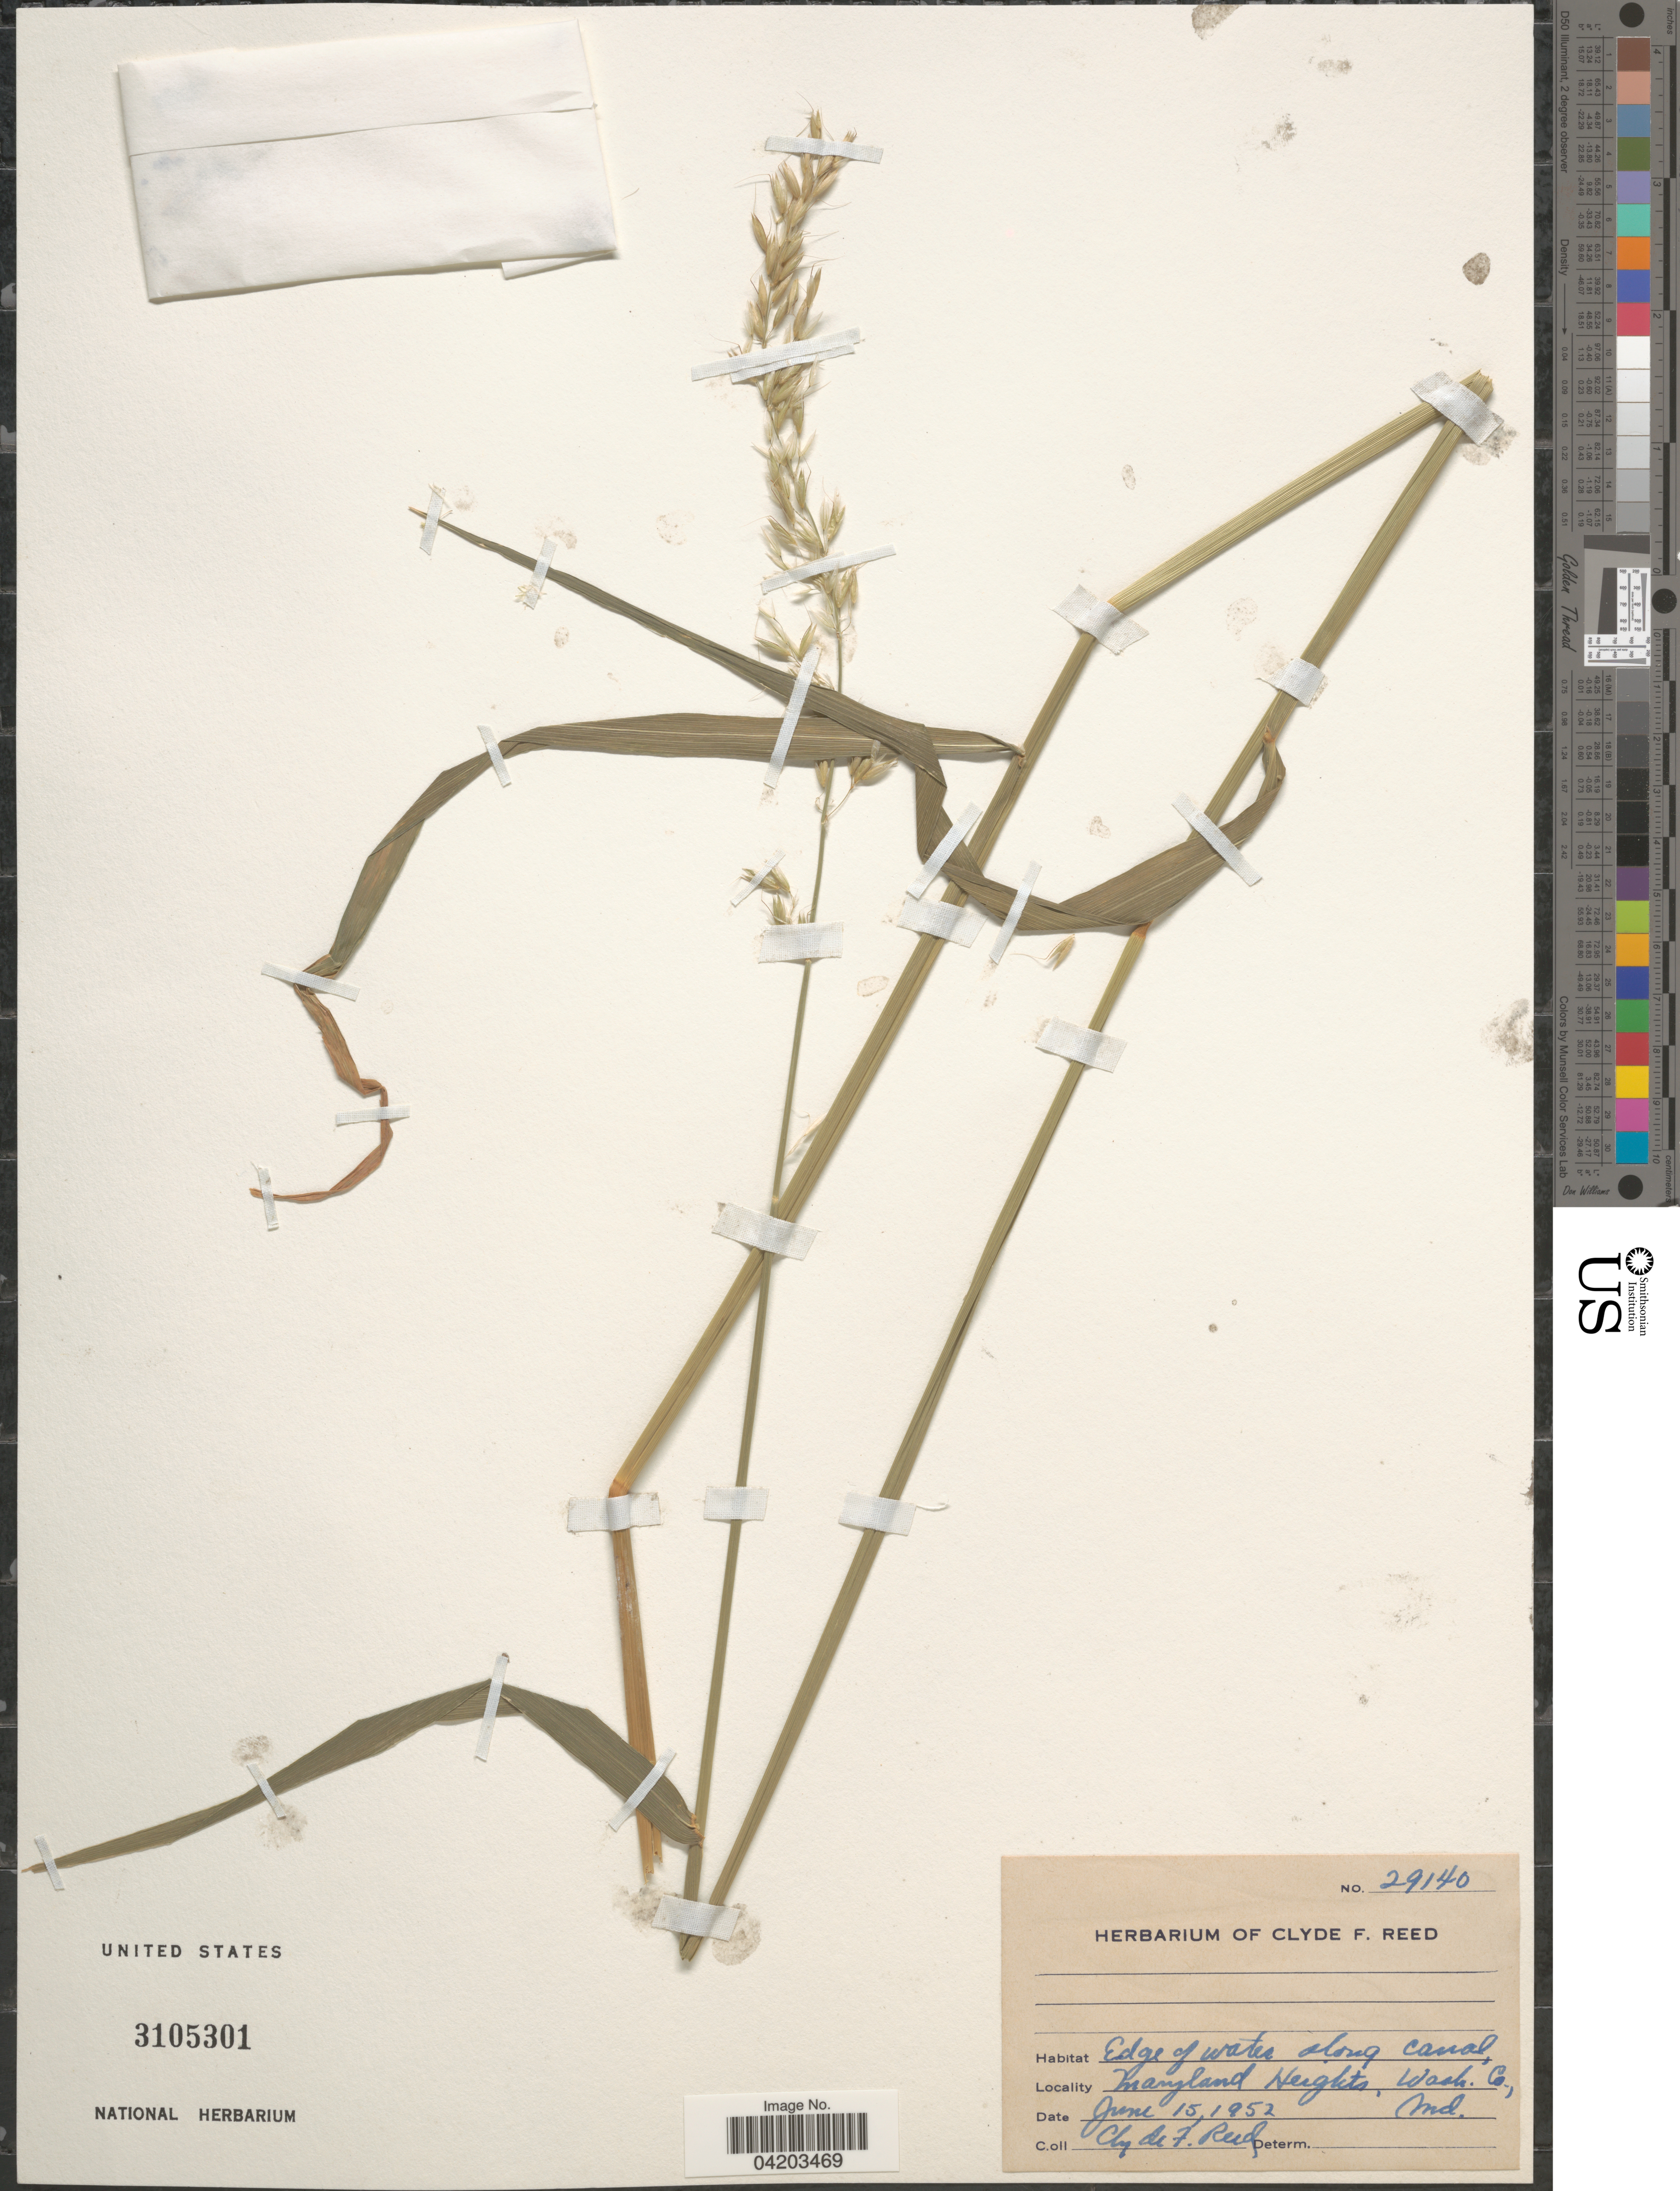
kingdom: Plantae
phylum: Tracheophyta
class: Liliopsida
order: Poales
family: Poaceae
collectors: C. F. Reed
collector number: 29140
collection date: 1952-06-15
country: United States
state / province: Maryland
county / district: Washington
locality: Along canal, Maryland Heights, Wash. Co.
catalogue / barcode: US 3105301